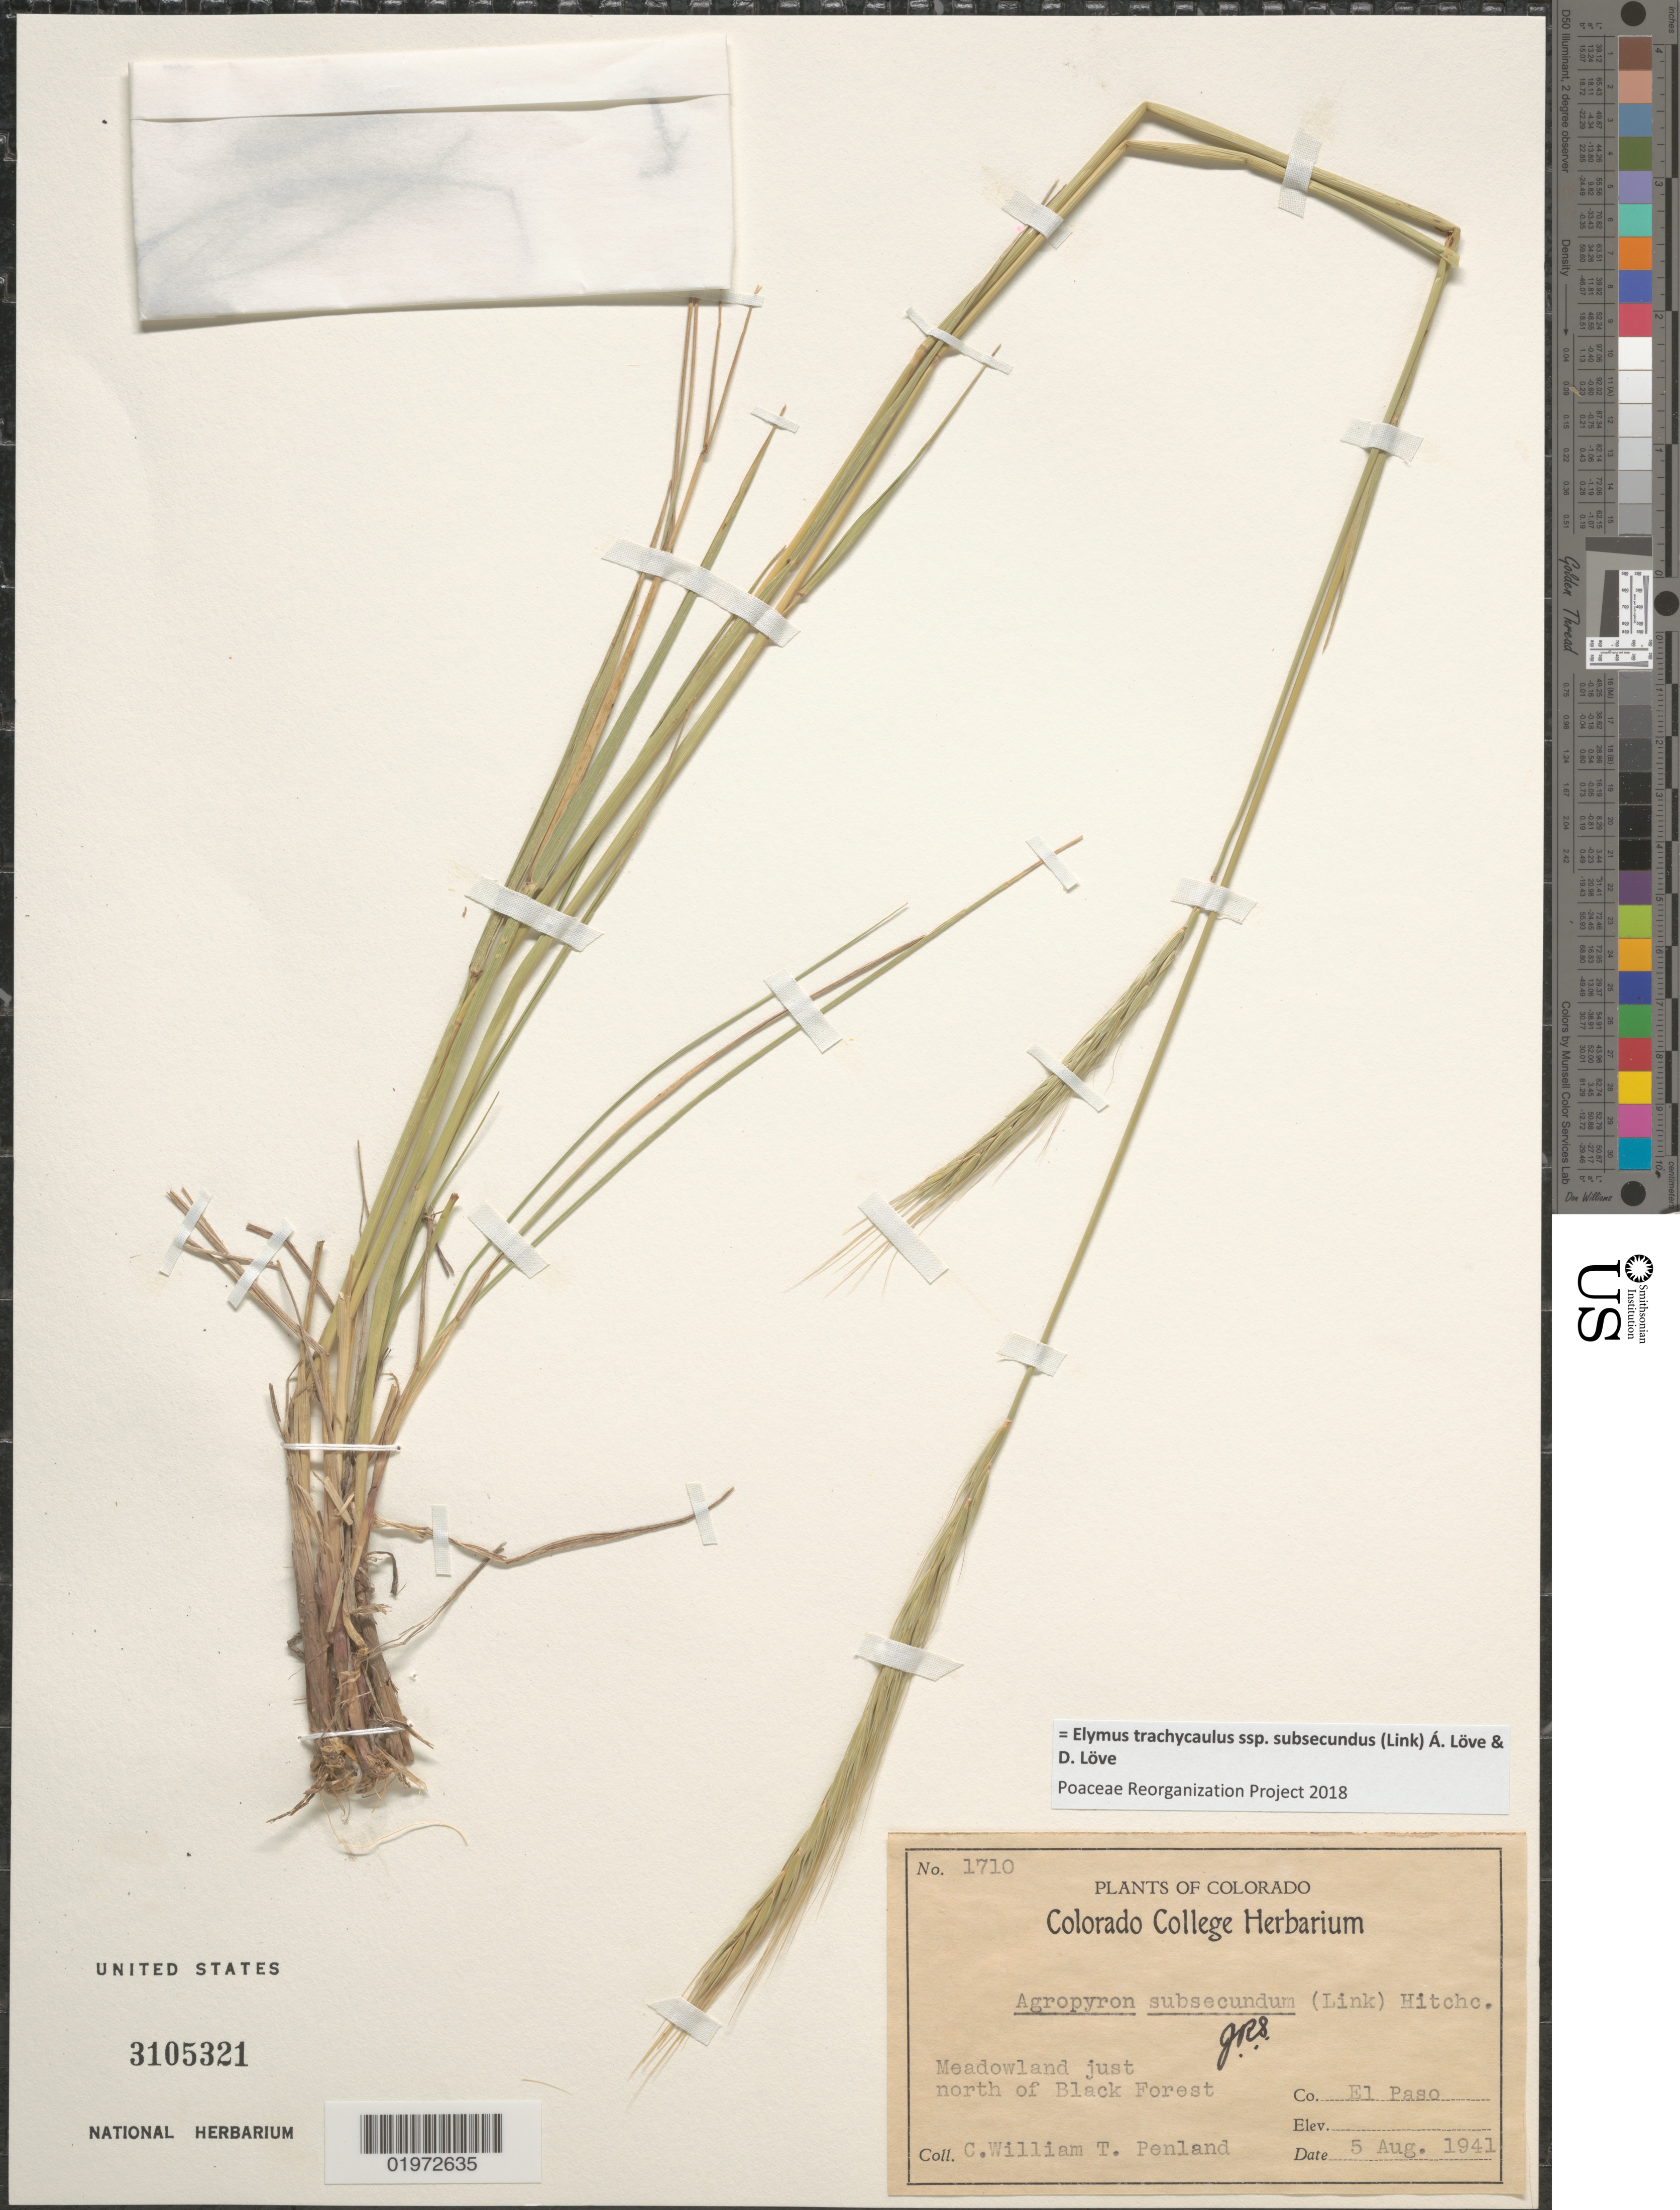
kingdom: Plantae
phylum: Tracheophyta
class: Liliopsida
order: Poales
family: Poaceae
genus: Elymus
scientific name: Elymus trachycaulus subsp. subsecundus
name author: (Link) Á. Löve & D. Löve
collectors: C. W. Penland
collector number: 1710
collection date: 1941-08-05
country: United States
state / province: Colorado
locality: Meadowland just north of Black Forest. Co. El Paso.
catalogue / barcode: US 3105321